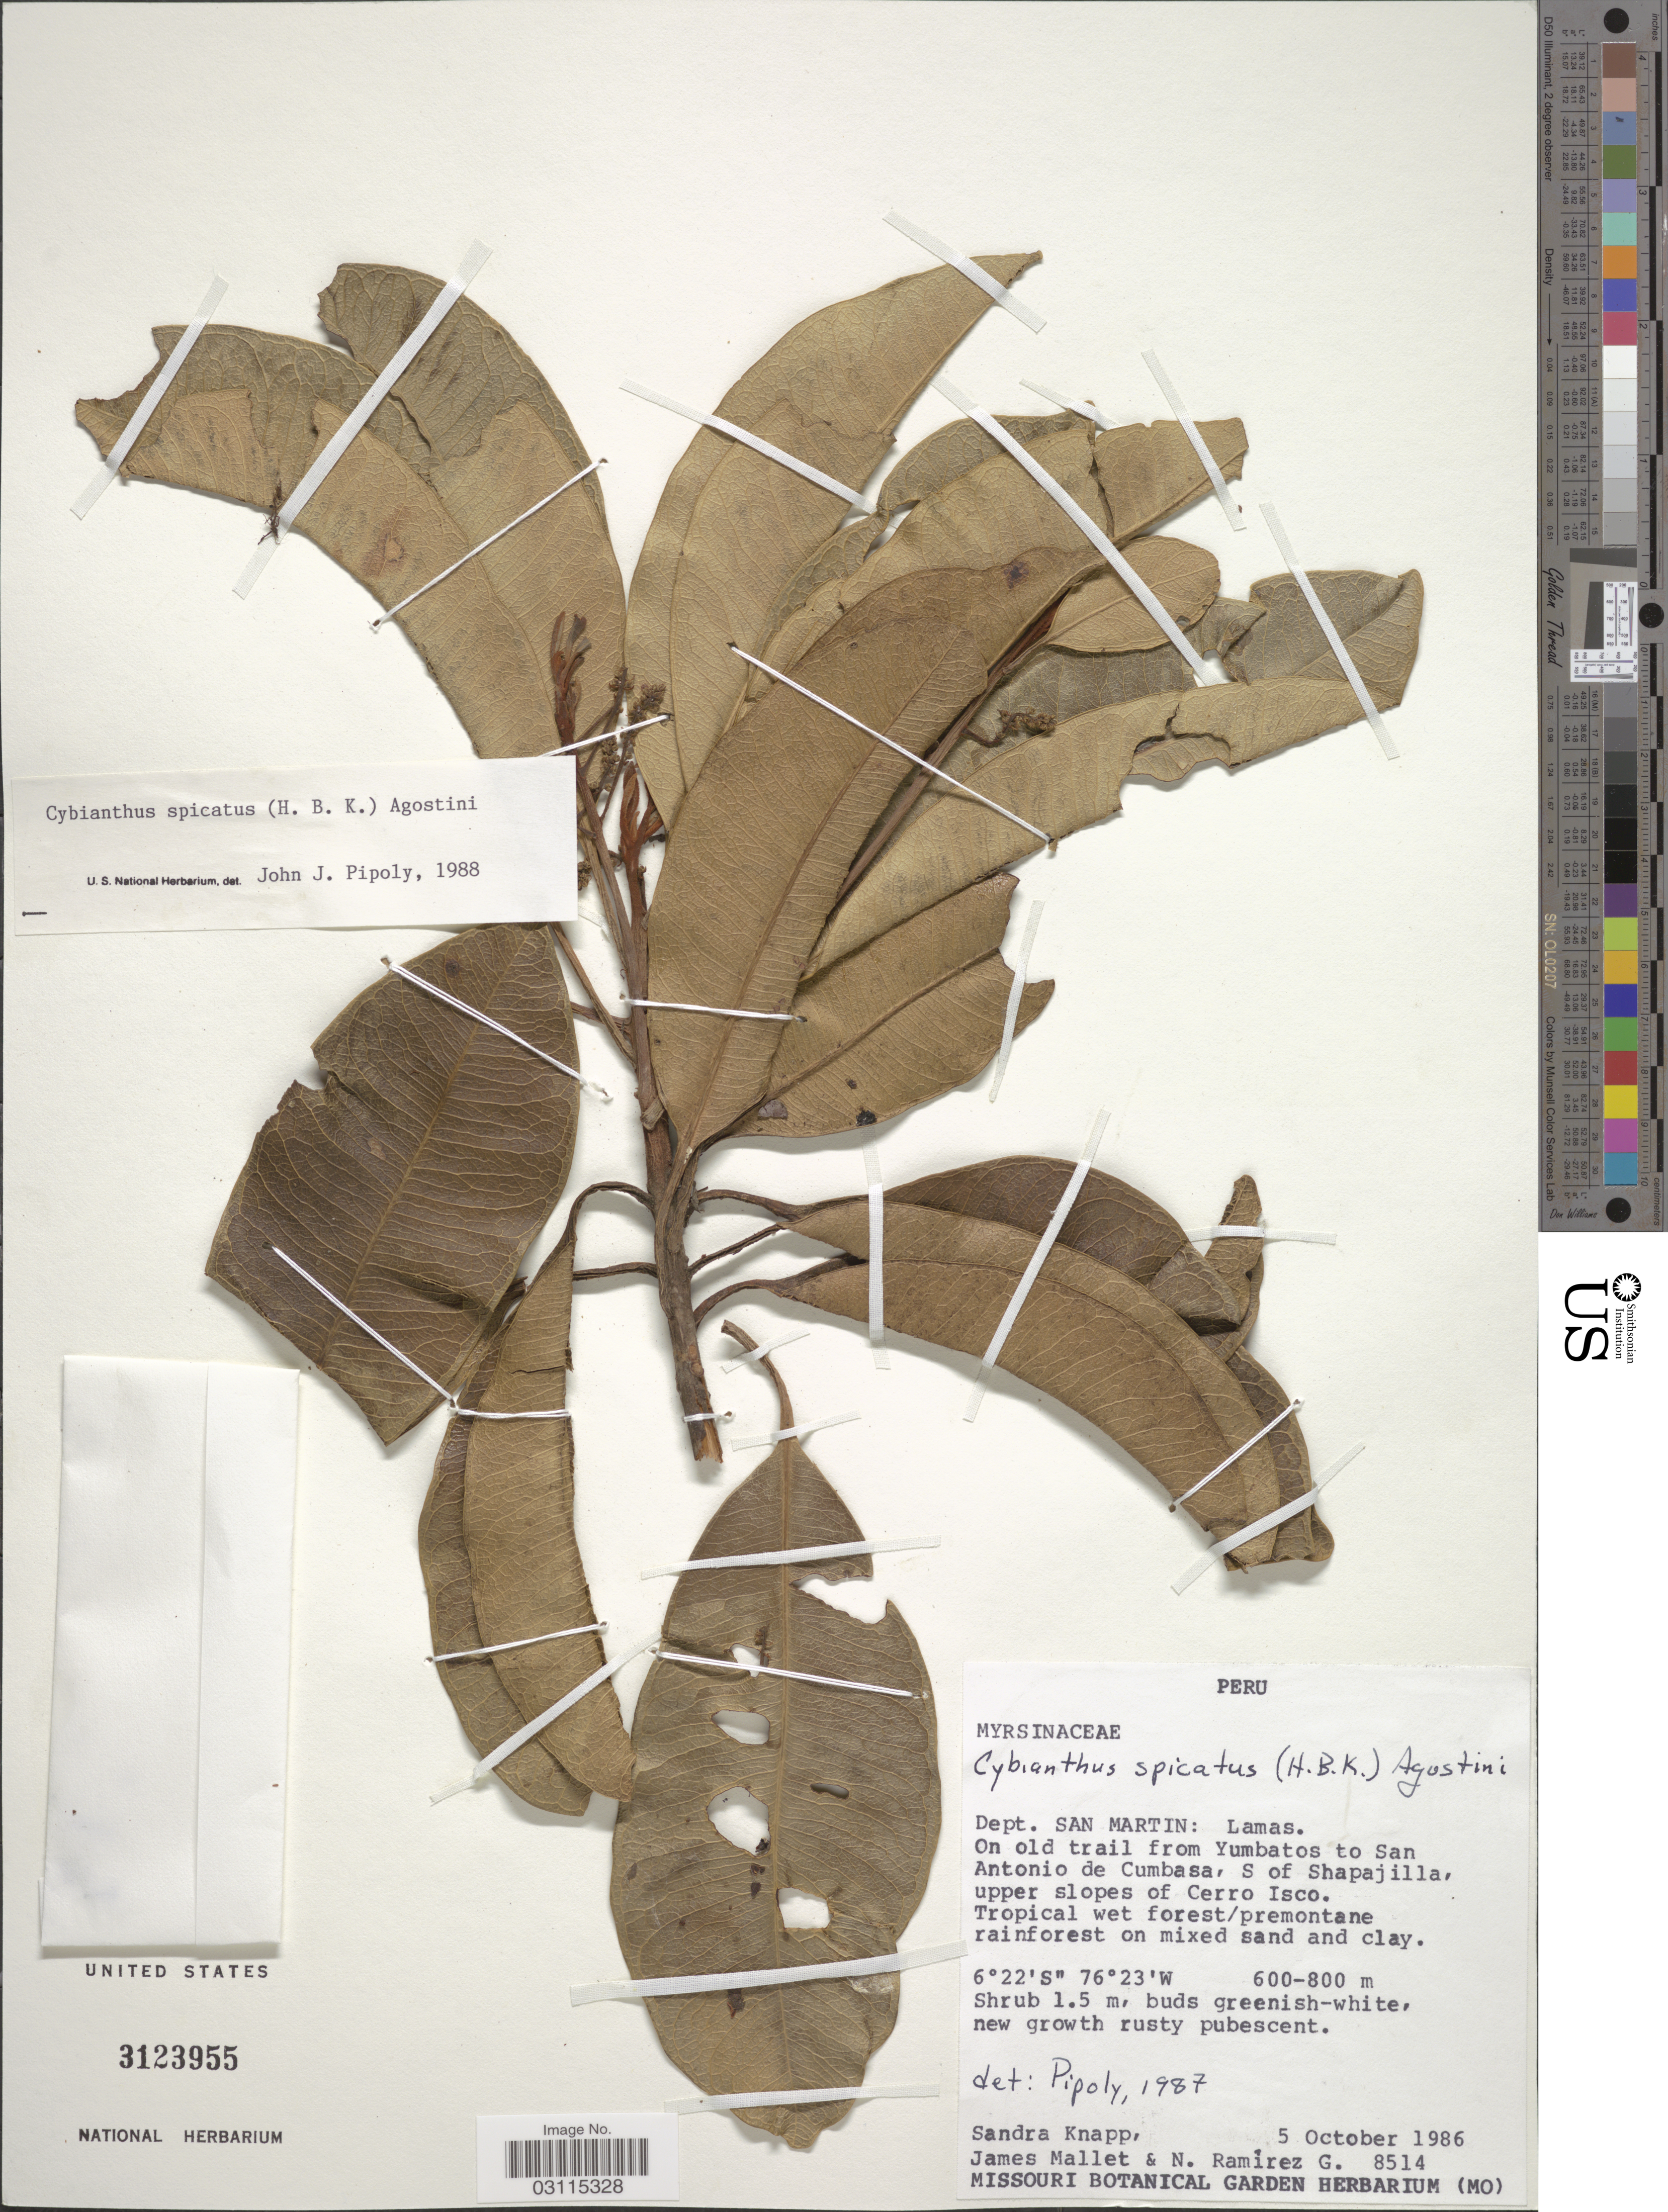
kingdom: Plantae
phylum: Tracheophyta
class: Magnoliopsida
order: Ericales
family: Primulaceae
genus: Cybianthus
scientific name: Cybianthus spicatus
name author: (Kunth) G. Agostini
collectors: S. Knapp, J. Mallet & N. Ramirez G.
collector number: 8514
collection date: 1986-10-05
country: Peru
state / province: San Martín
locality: Dept. San Martin: Lamas. On old trail from Yumbatos to San Antionio de Cumbasa, S of Shapajilla, upper slopes of Cerro Isco.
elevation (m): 600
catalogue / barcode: US 3123955